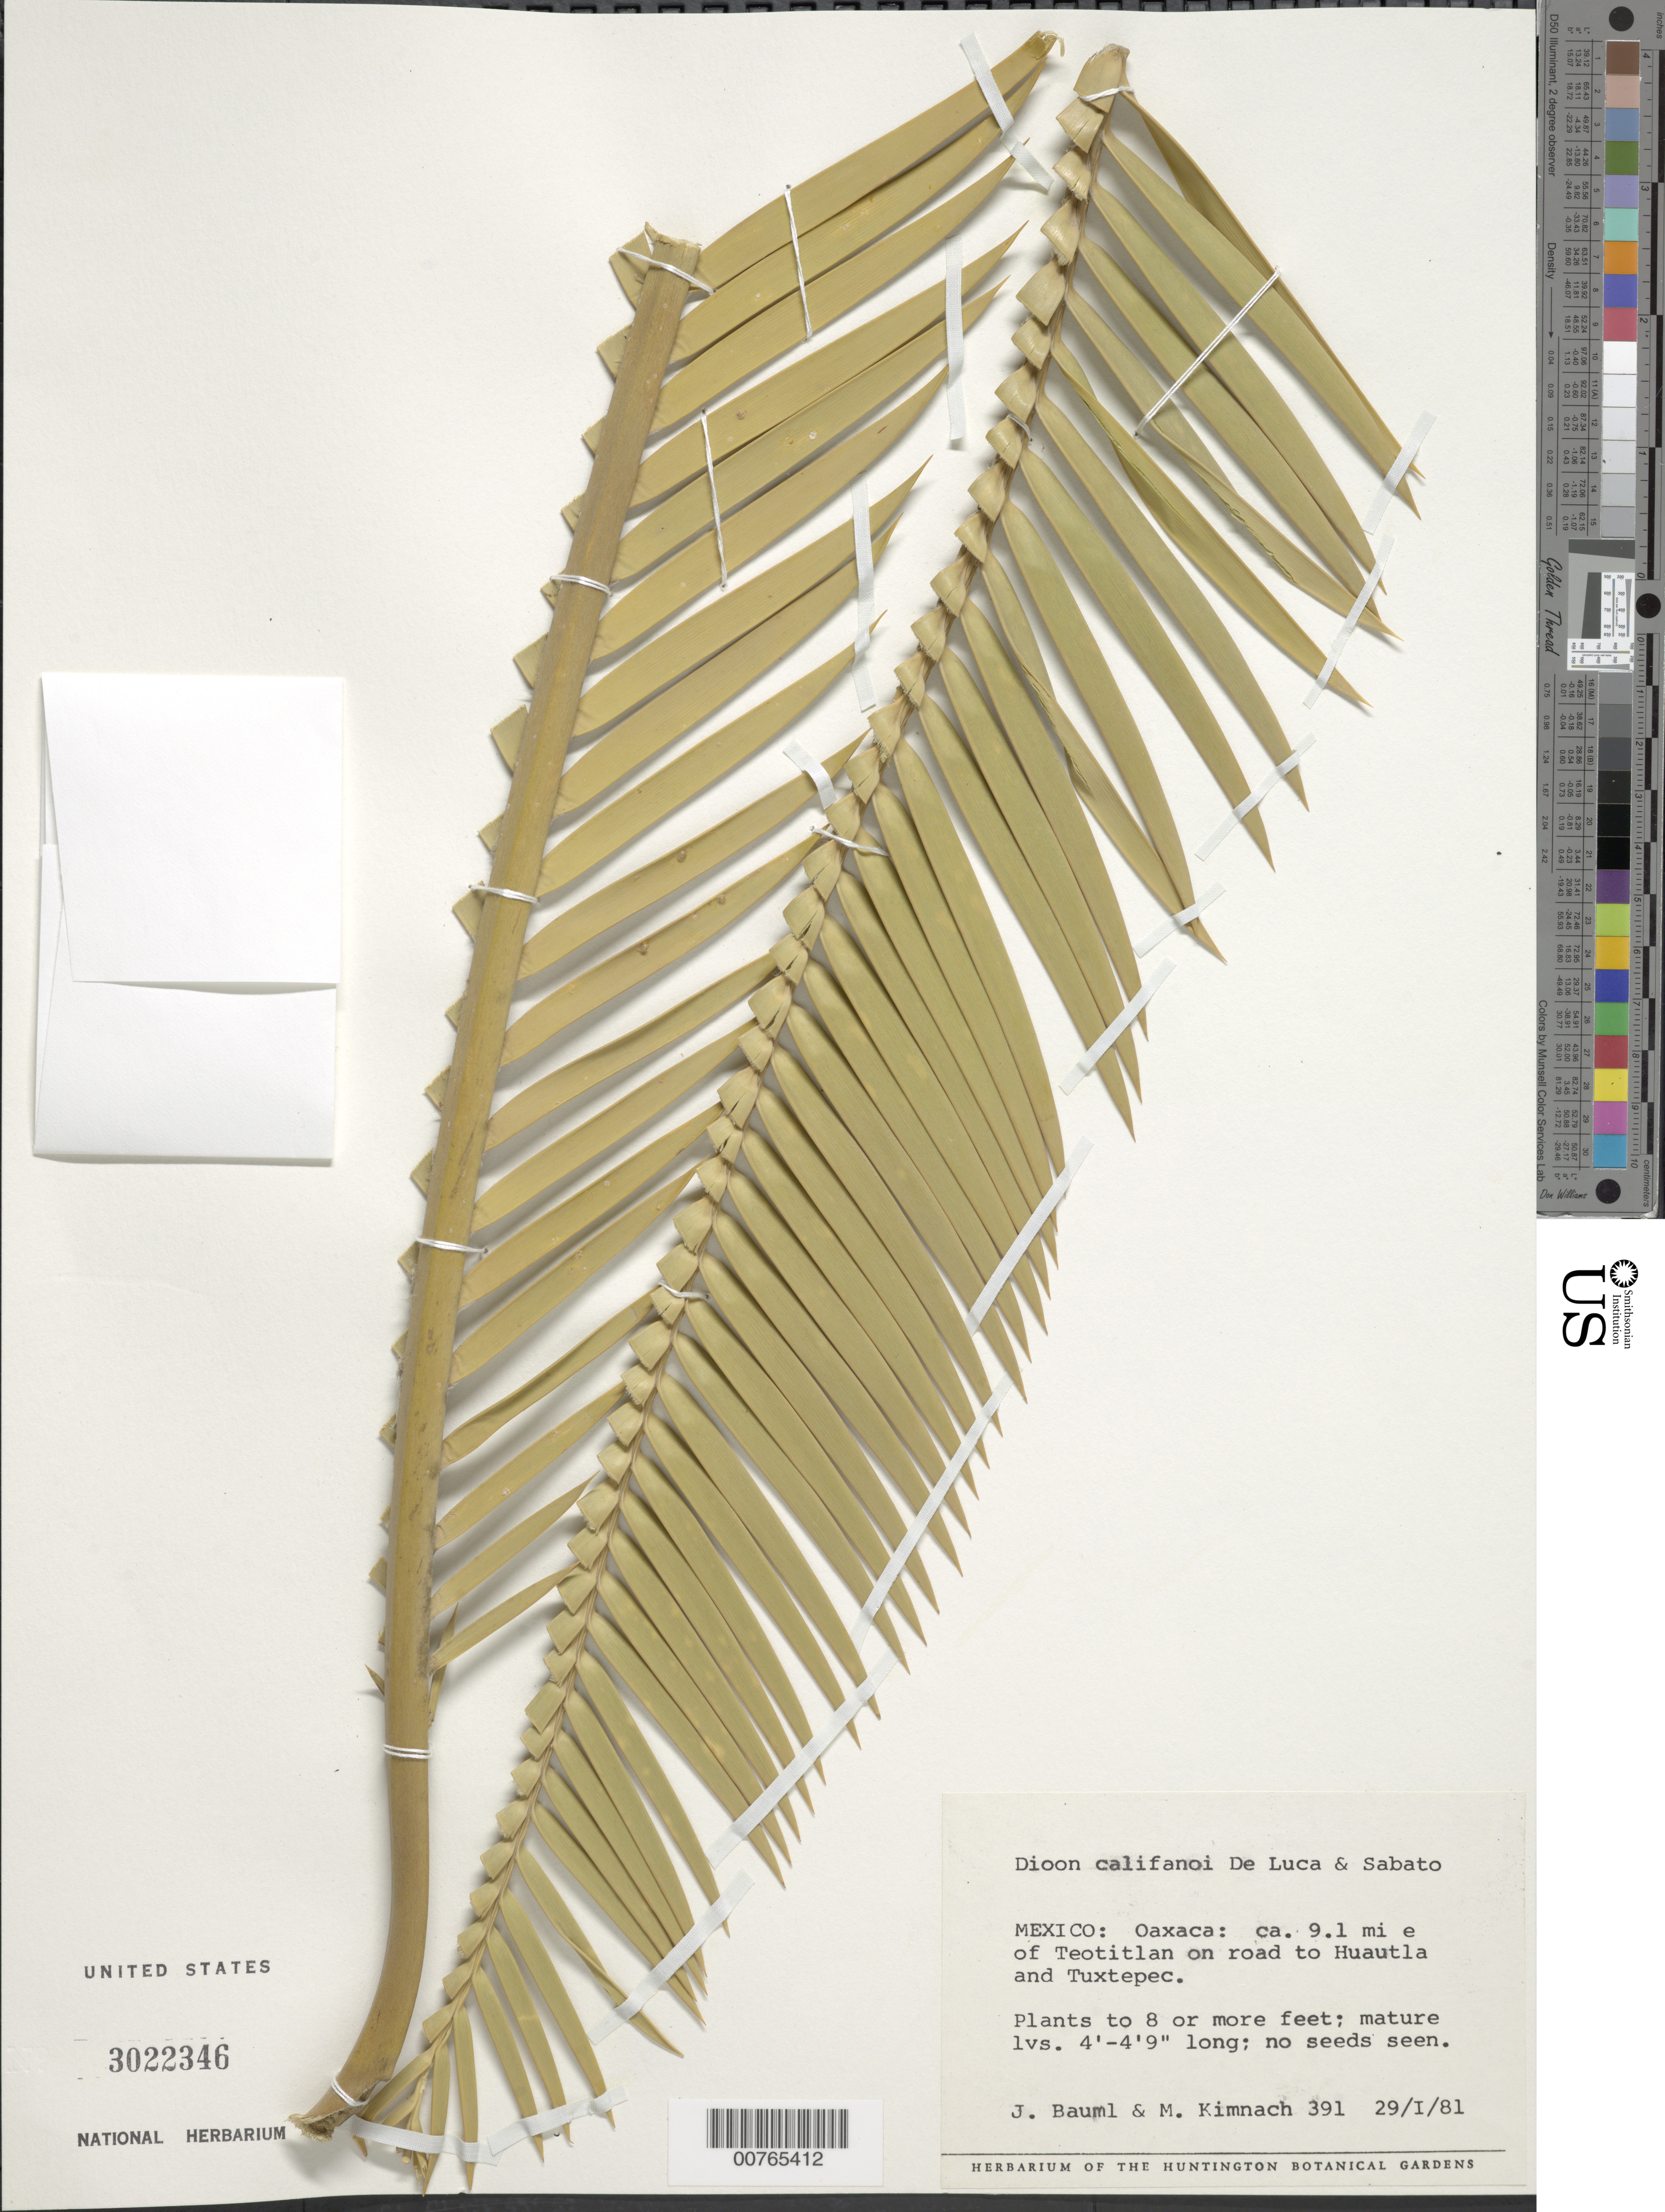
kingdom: Plantae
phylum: Tracheophyta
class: Cycadopsida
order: Cycadales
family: Zamiaceae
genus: Dioon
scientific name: Dioon califanoi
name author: De Luca & Sabato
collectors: J. Bauml & M. W. Kimnach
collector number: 391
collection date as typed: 29 Jan 1981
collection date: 1981-01-29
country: Mexico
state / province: Oaxaca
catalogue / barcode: US 3022346